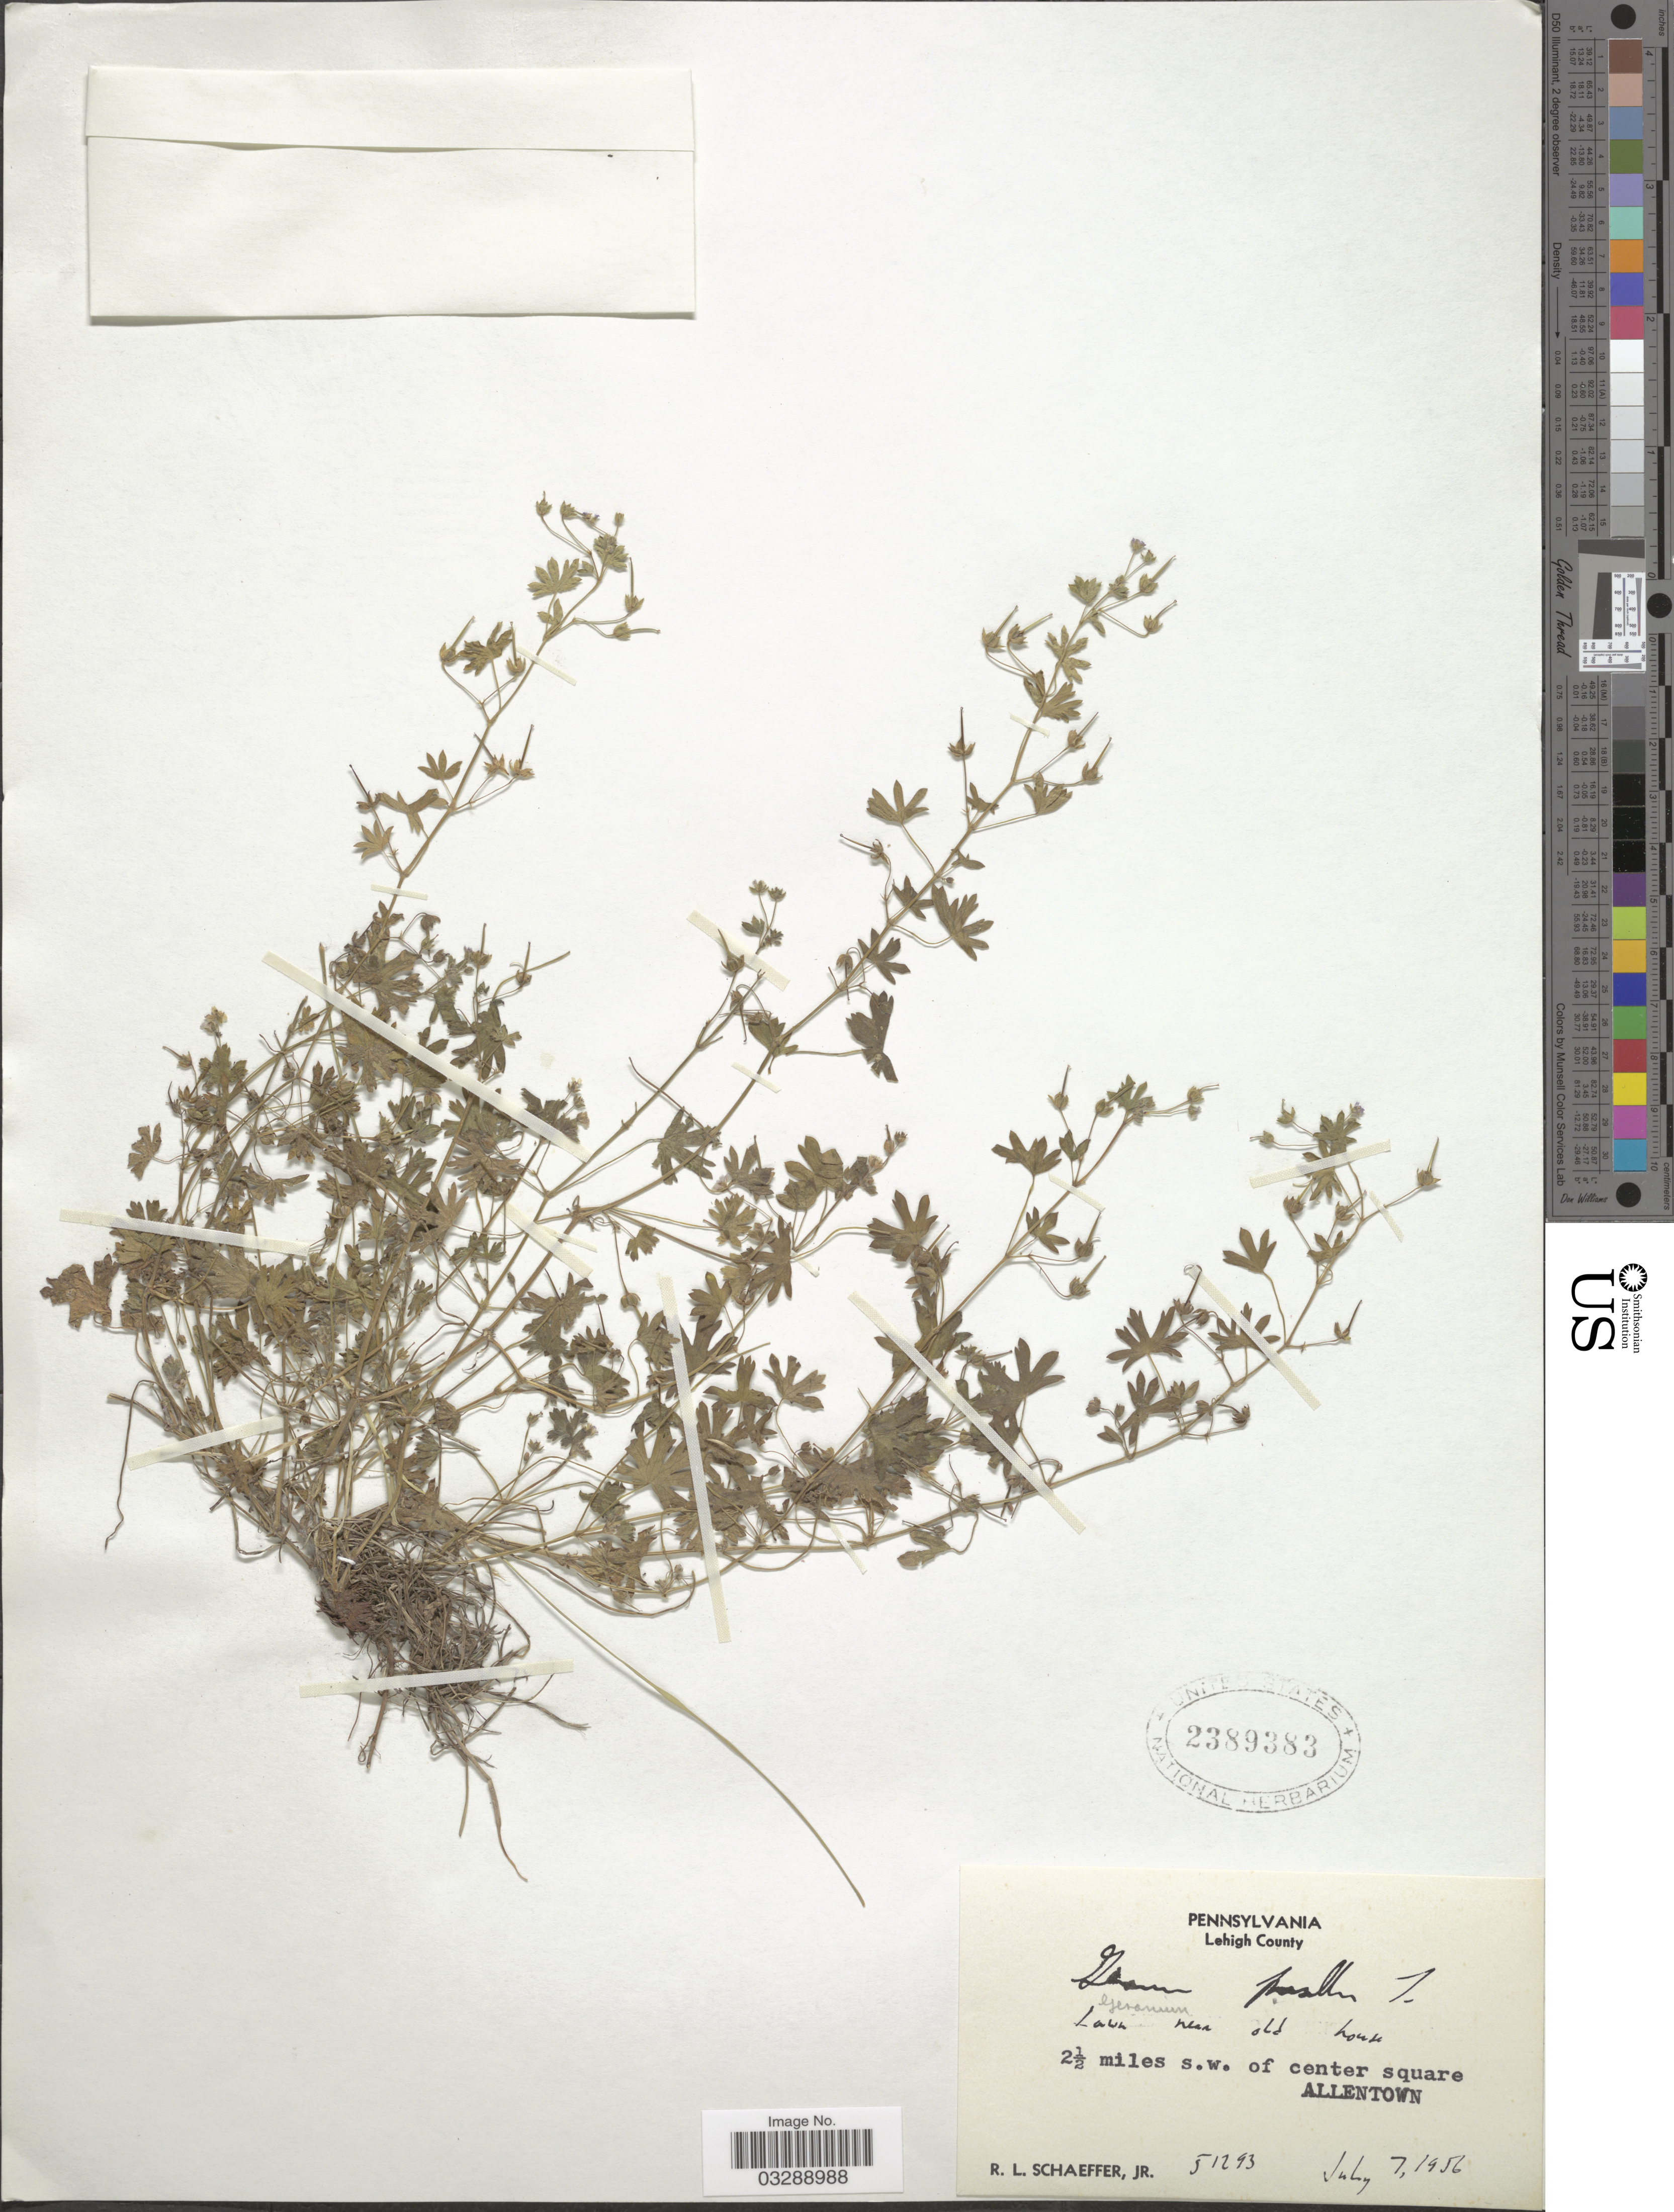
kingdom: Plantae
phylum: Tracheophyta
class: Magnoliopsida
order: Geraniales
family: Geraniaceae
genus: Geranium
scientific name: Geranium pusillum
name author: L.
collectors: R. L. Schaeffer Jr.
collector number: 51293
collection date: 1956-07-07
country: United States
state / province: Pennsylvania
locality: Lehigh County. Lawn near old house. 2½ miles s.w. of center square Allentown.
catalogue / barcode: US 2389383